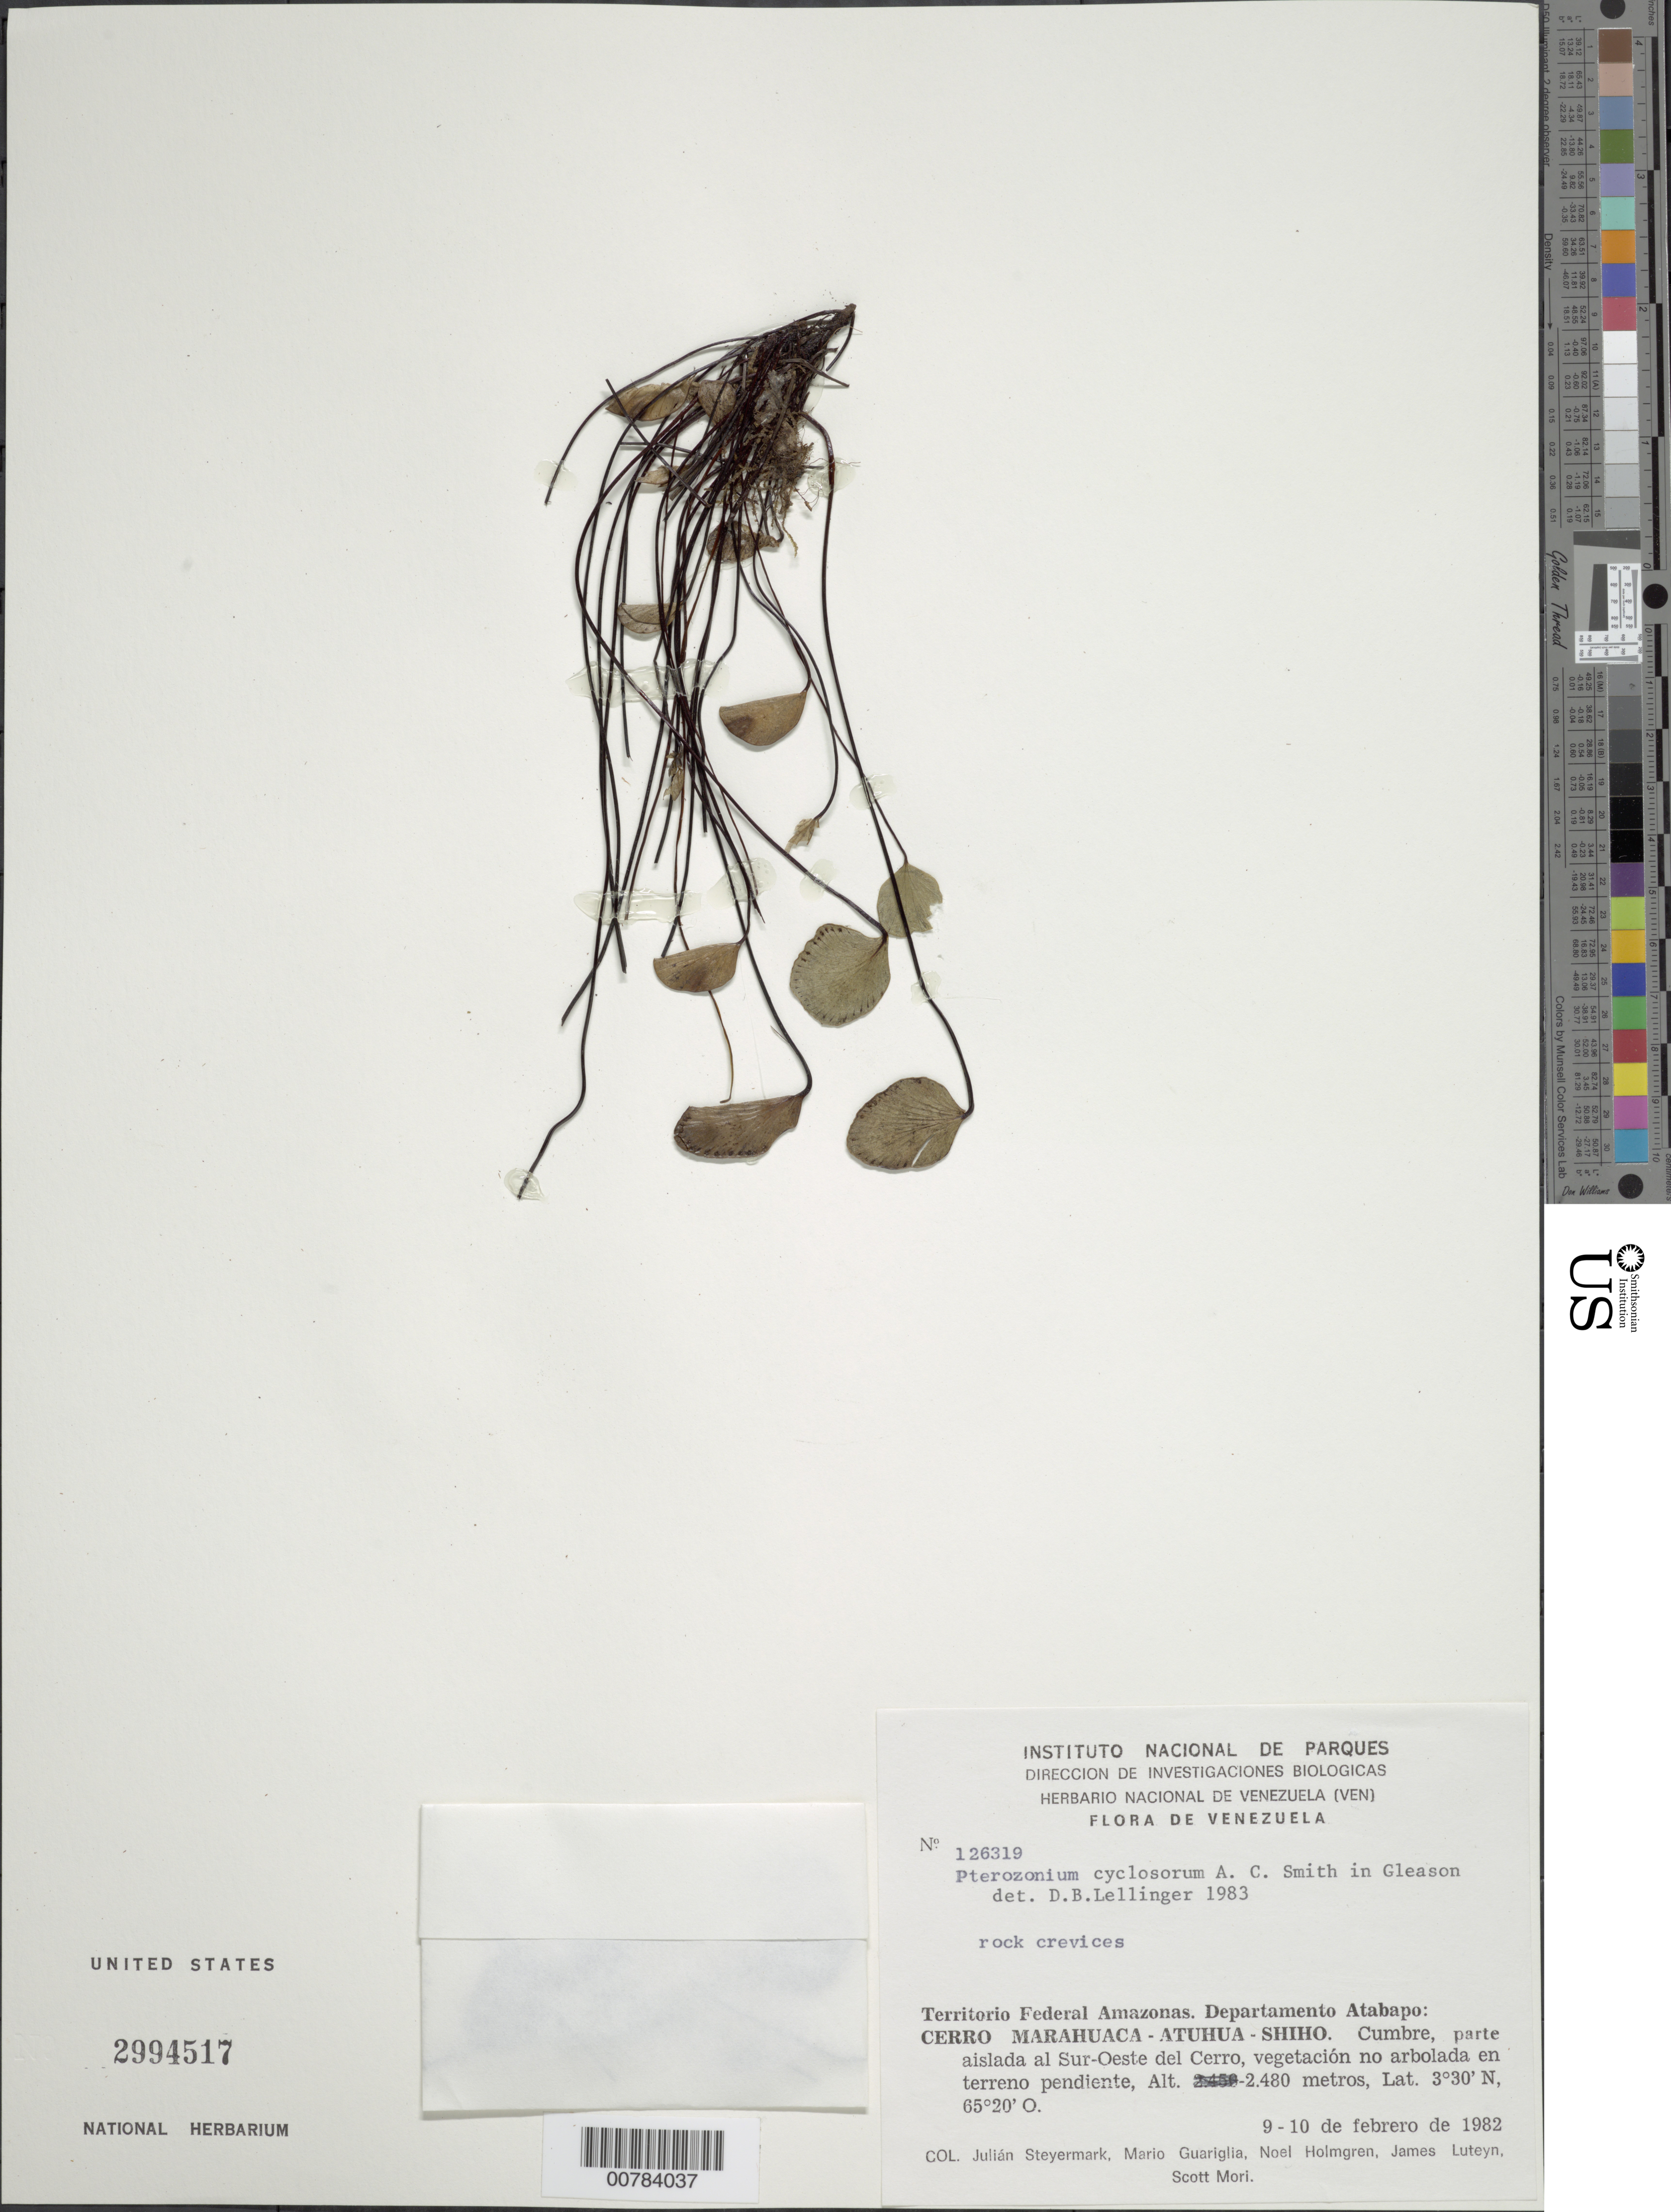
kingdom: Plantae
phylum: Tracheophyta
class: Polypodiopsida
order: Polypodiales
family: Pteridaceae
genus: Pterozonium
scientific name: Pterozonium cyclosorum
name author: A.C. Sm.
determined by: Lellinger, David B., (BOT), Smithsonian Institution - National Museum of Natural History (UNITED STATES)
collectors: J. Steyermark, M. Guariglia P., N. H. Holmgren, J. L. Luteyn & S. Mori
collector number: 126319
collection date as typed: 9-Feb-82 to 10-Feb-82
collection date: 1982-02-09/1982-02-10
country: Venezuela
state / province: Amazonas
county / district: Atabapo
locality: Cerro Marahuaca-Atuhua-Shiho; cumbre, parte aislada al Sur-Oeste del Cerro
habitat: Vegetación no arbolada en terreno pendiente, rock crevices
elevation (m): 2450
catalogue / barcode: US 2994517